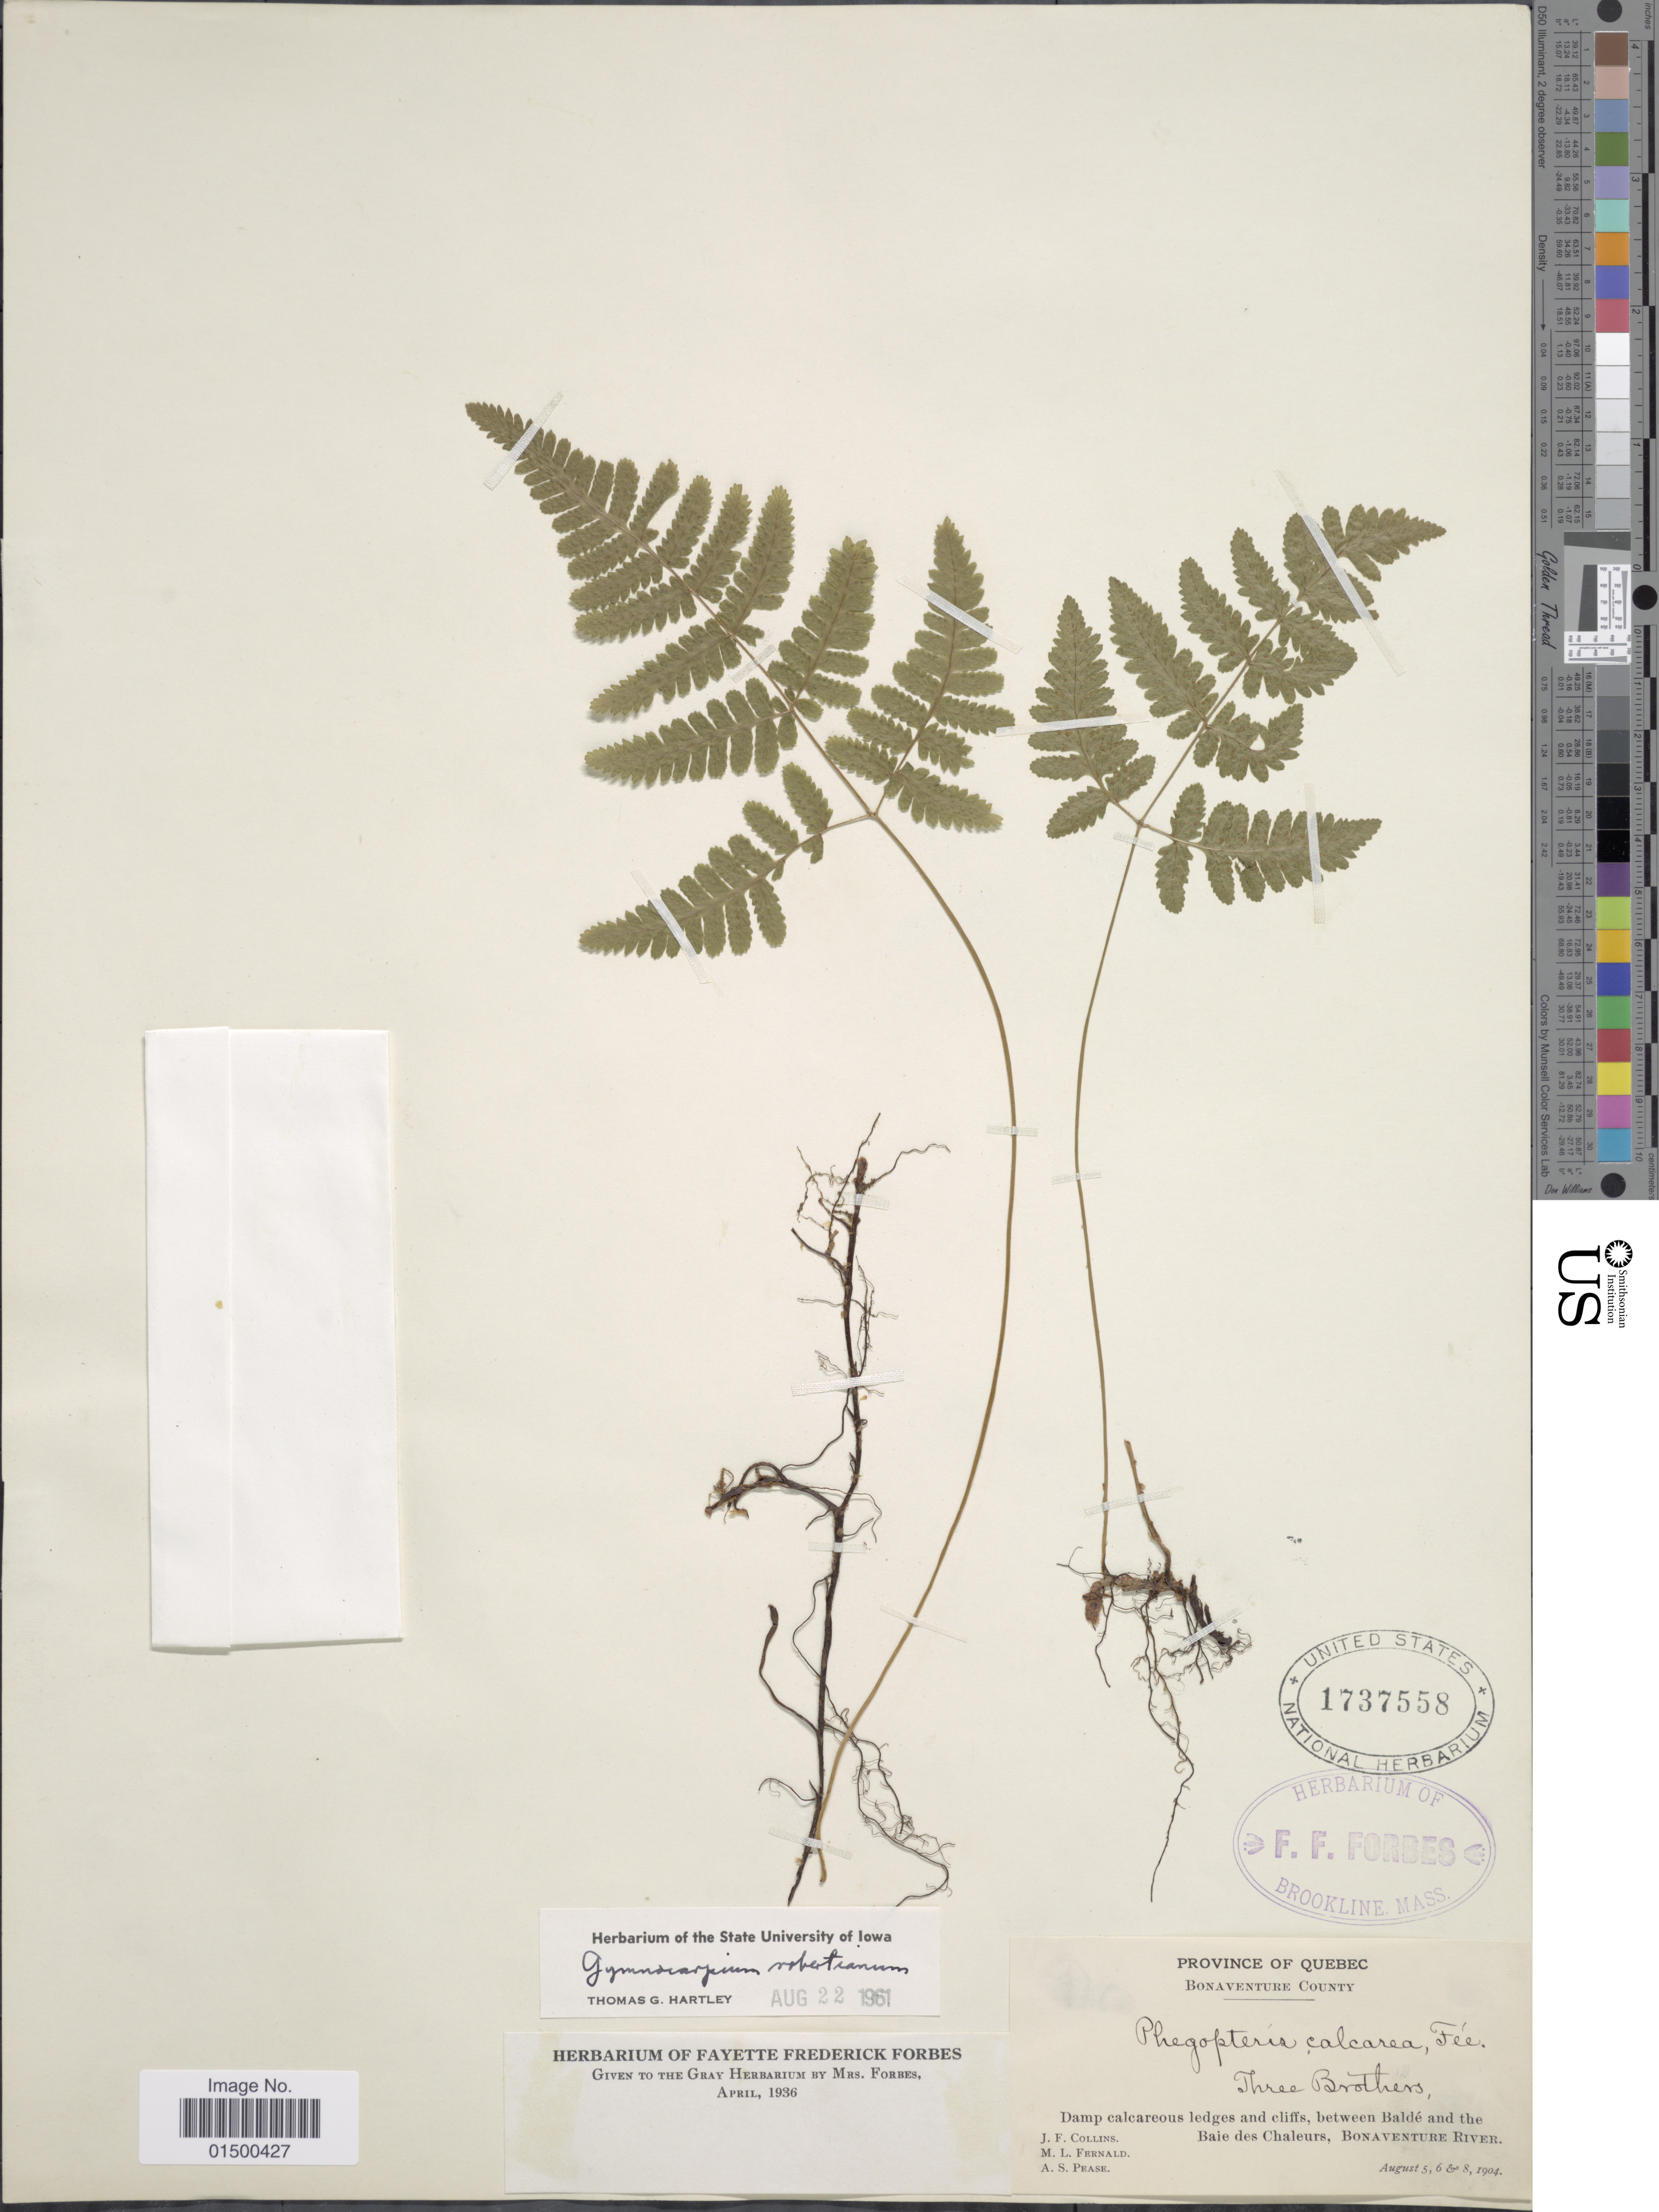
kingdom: Plantae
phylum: Tracheophyta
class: Polypodiopsida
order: Polypodiales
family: Cystopteridaceae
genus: Gymnocarpium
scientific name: Gymnocarpium robertianum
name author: (Hoffm.) Newman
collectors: J. Collins, M. L. Fernald & A. S. Pease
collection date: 1904-06-05/1904-08-08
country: Canada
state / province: Quebec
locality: Bonaventure County, Between Baldé ande the Baie des Chaleurs, Bonaventure River.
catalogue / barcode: US 1737558